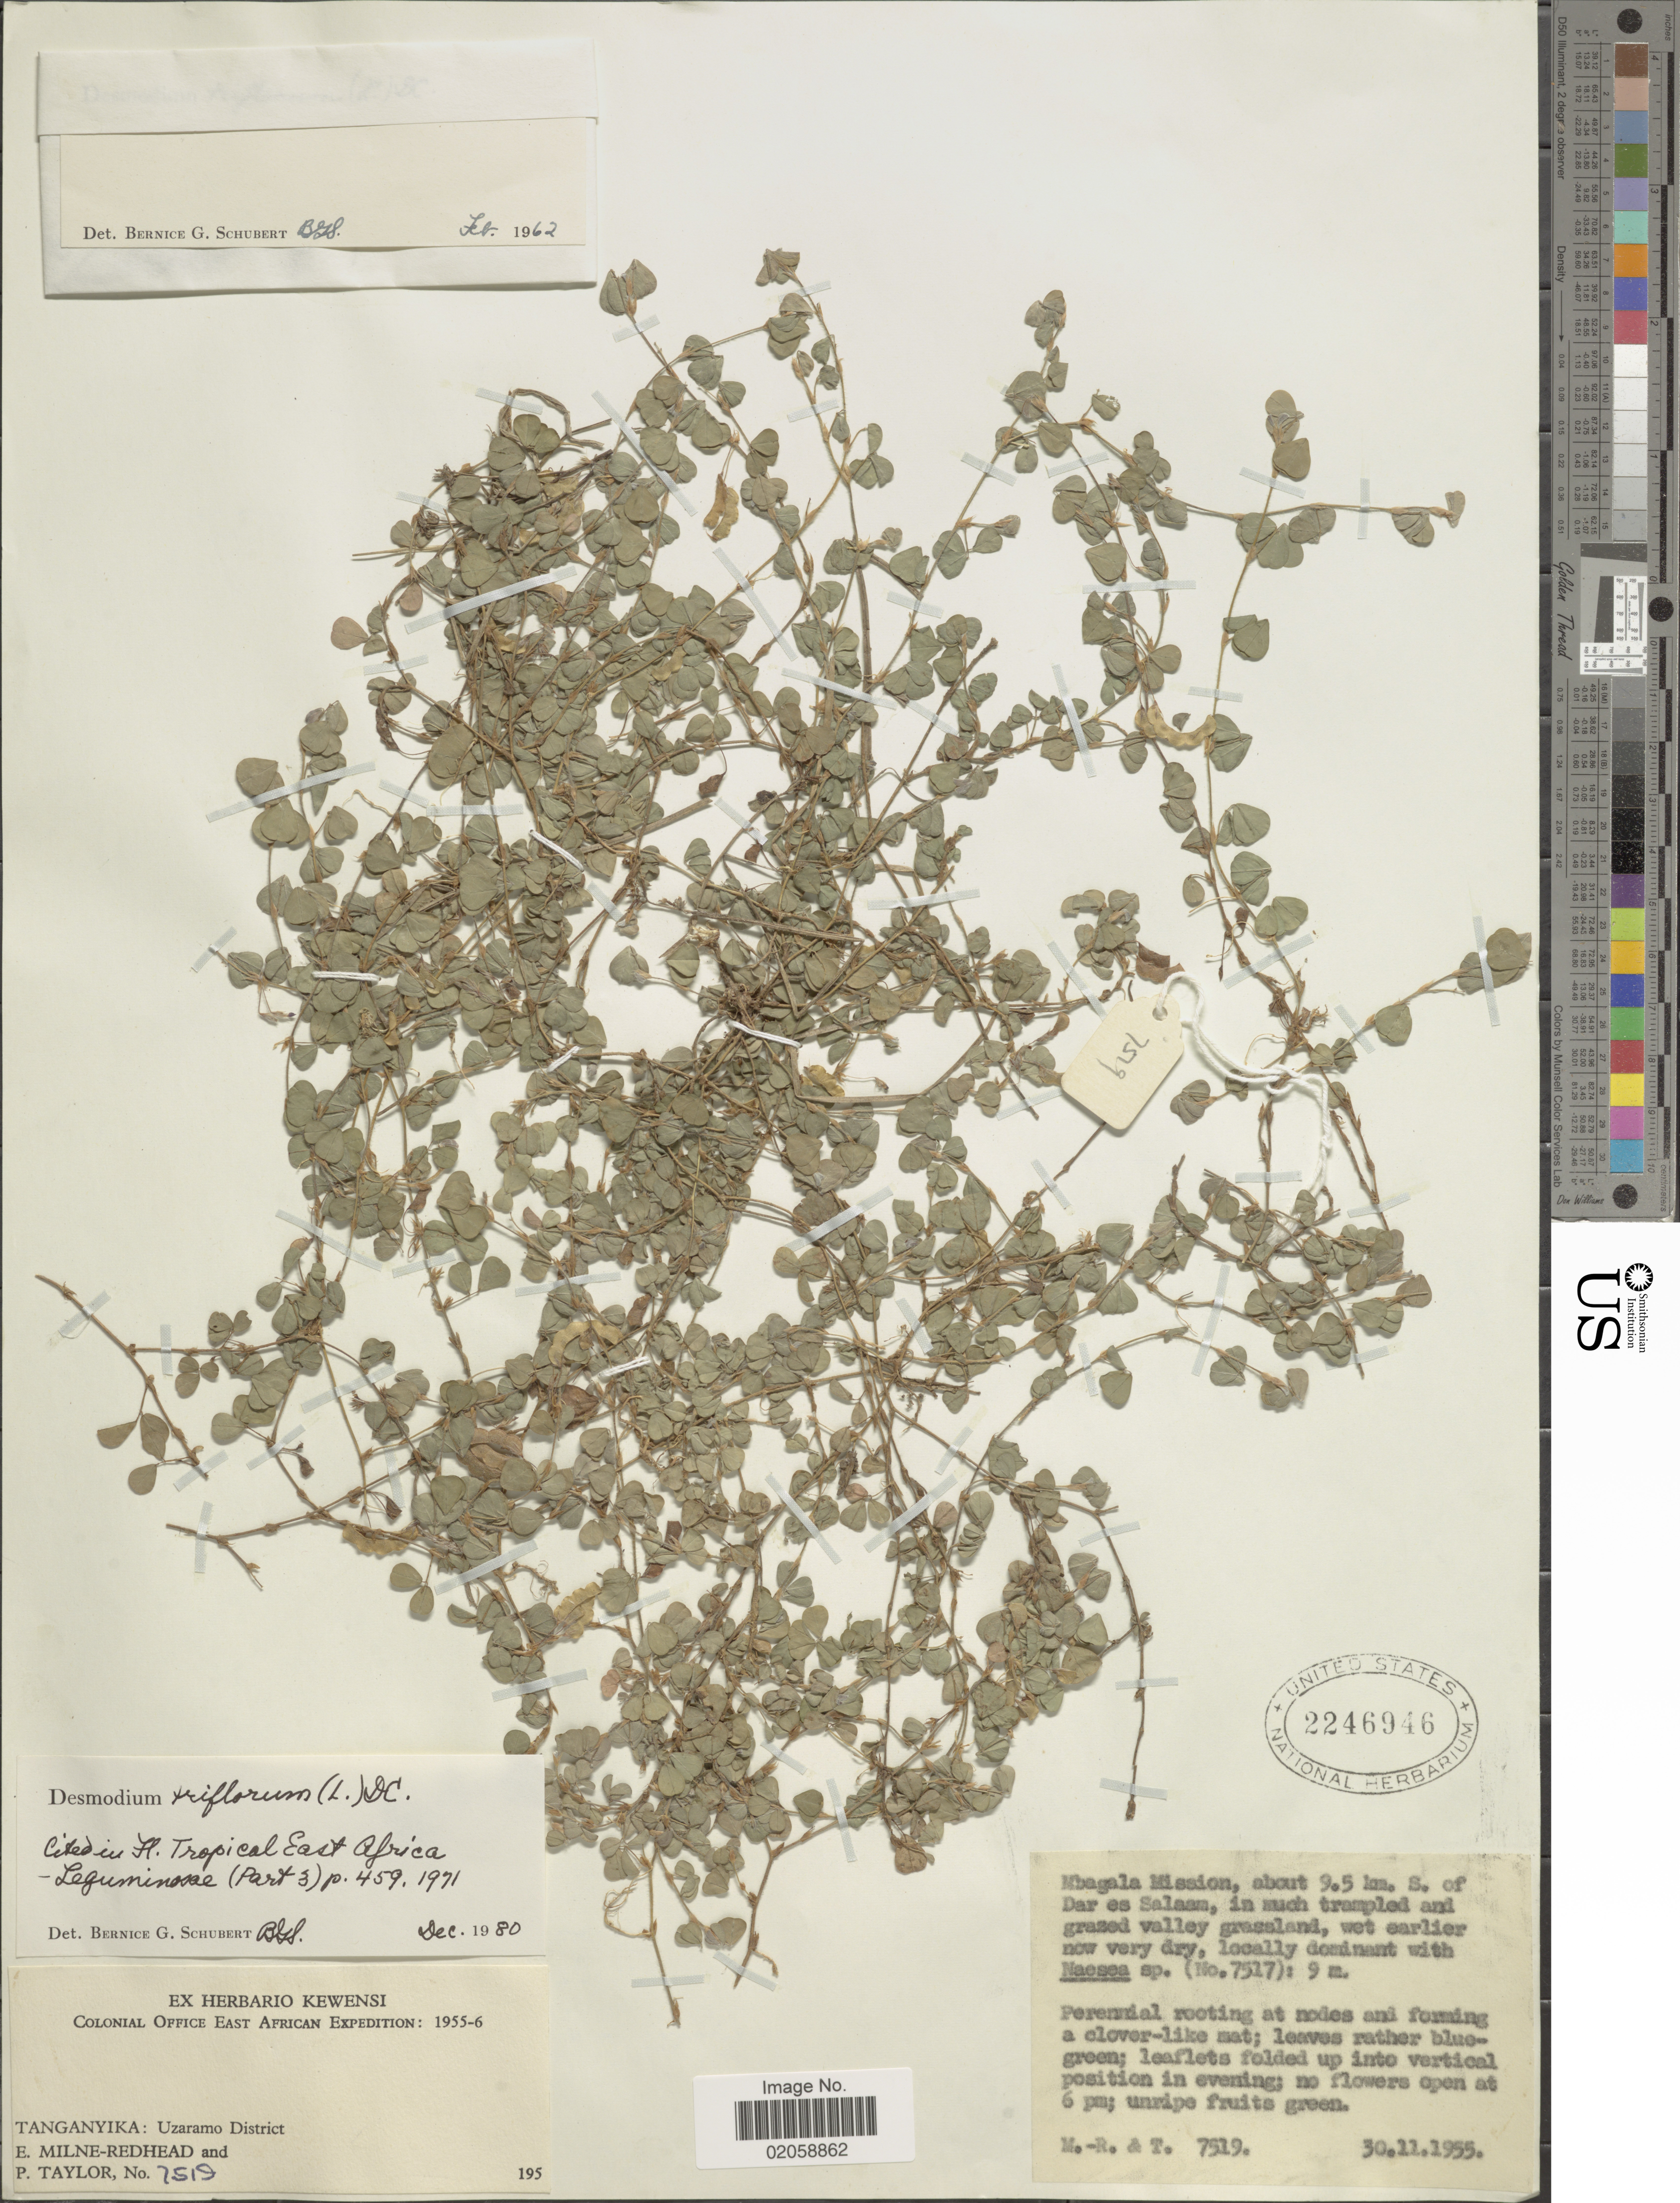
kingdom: Plantae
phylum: Tracheophyta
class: Magnoliopsida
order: Fabales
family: Fabaceae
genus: Grona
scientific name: Grona triflora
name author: (L.) H. Ohashi & K. Ohashi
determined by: Strong, Mark T., (BOT), Smithsonian Institution - National Museum of Natural History (UNITED STATES)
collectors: E. W. Milne-Redhead & P. Taylor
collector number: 7519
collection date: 1955-11-30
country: Tanzania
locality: Colonial Office East African. Tanganyika: Uzaramo District. Mbagala Mission, about 9.5 km. S. of Dar es Salaam, in much trampled and grazed valley grassland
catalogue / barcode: US 2246946